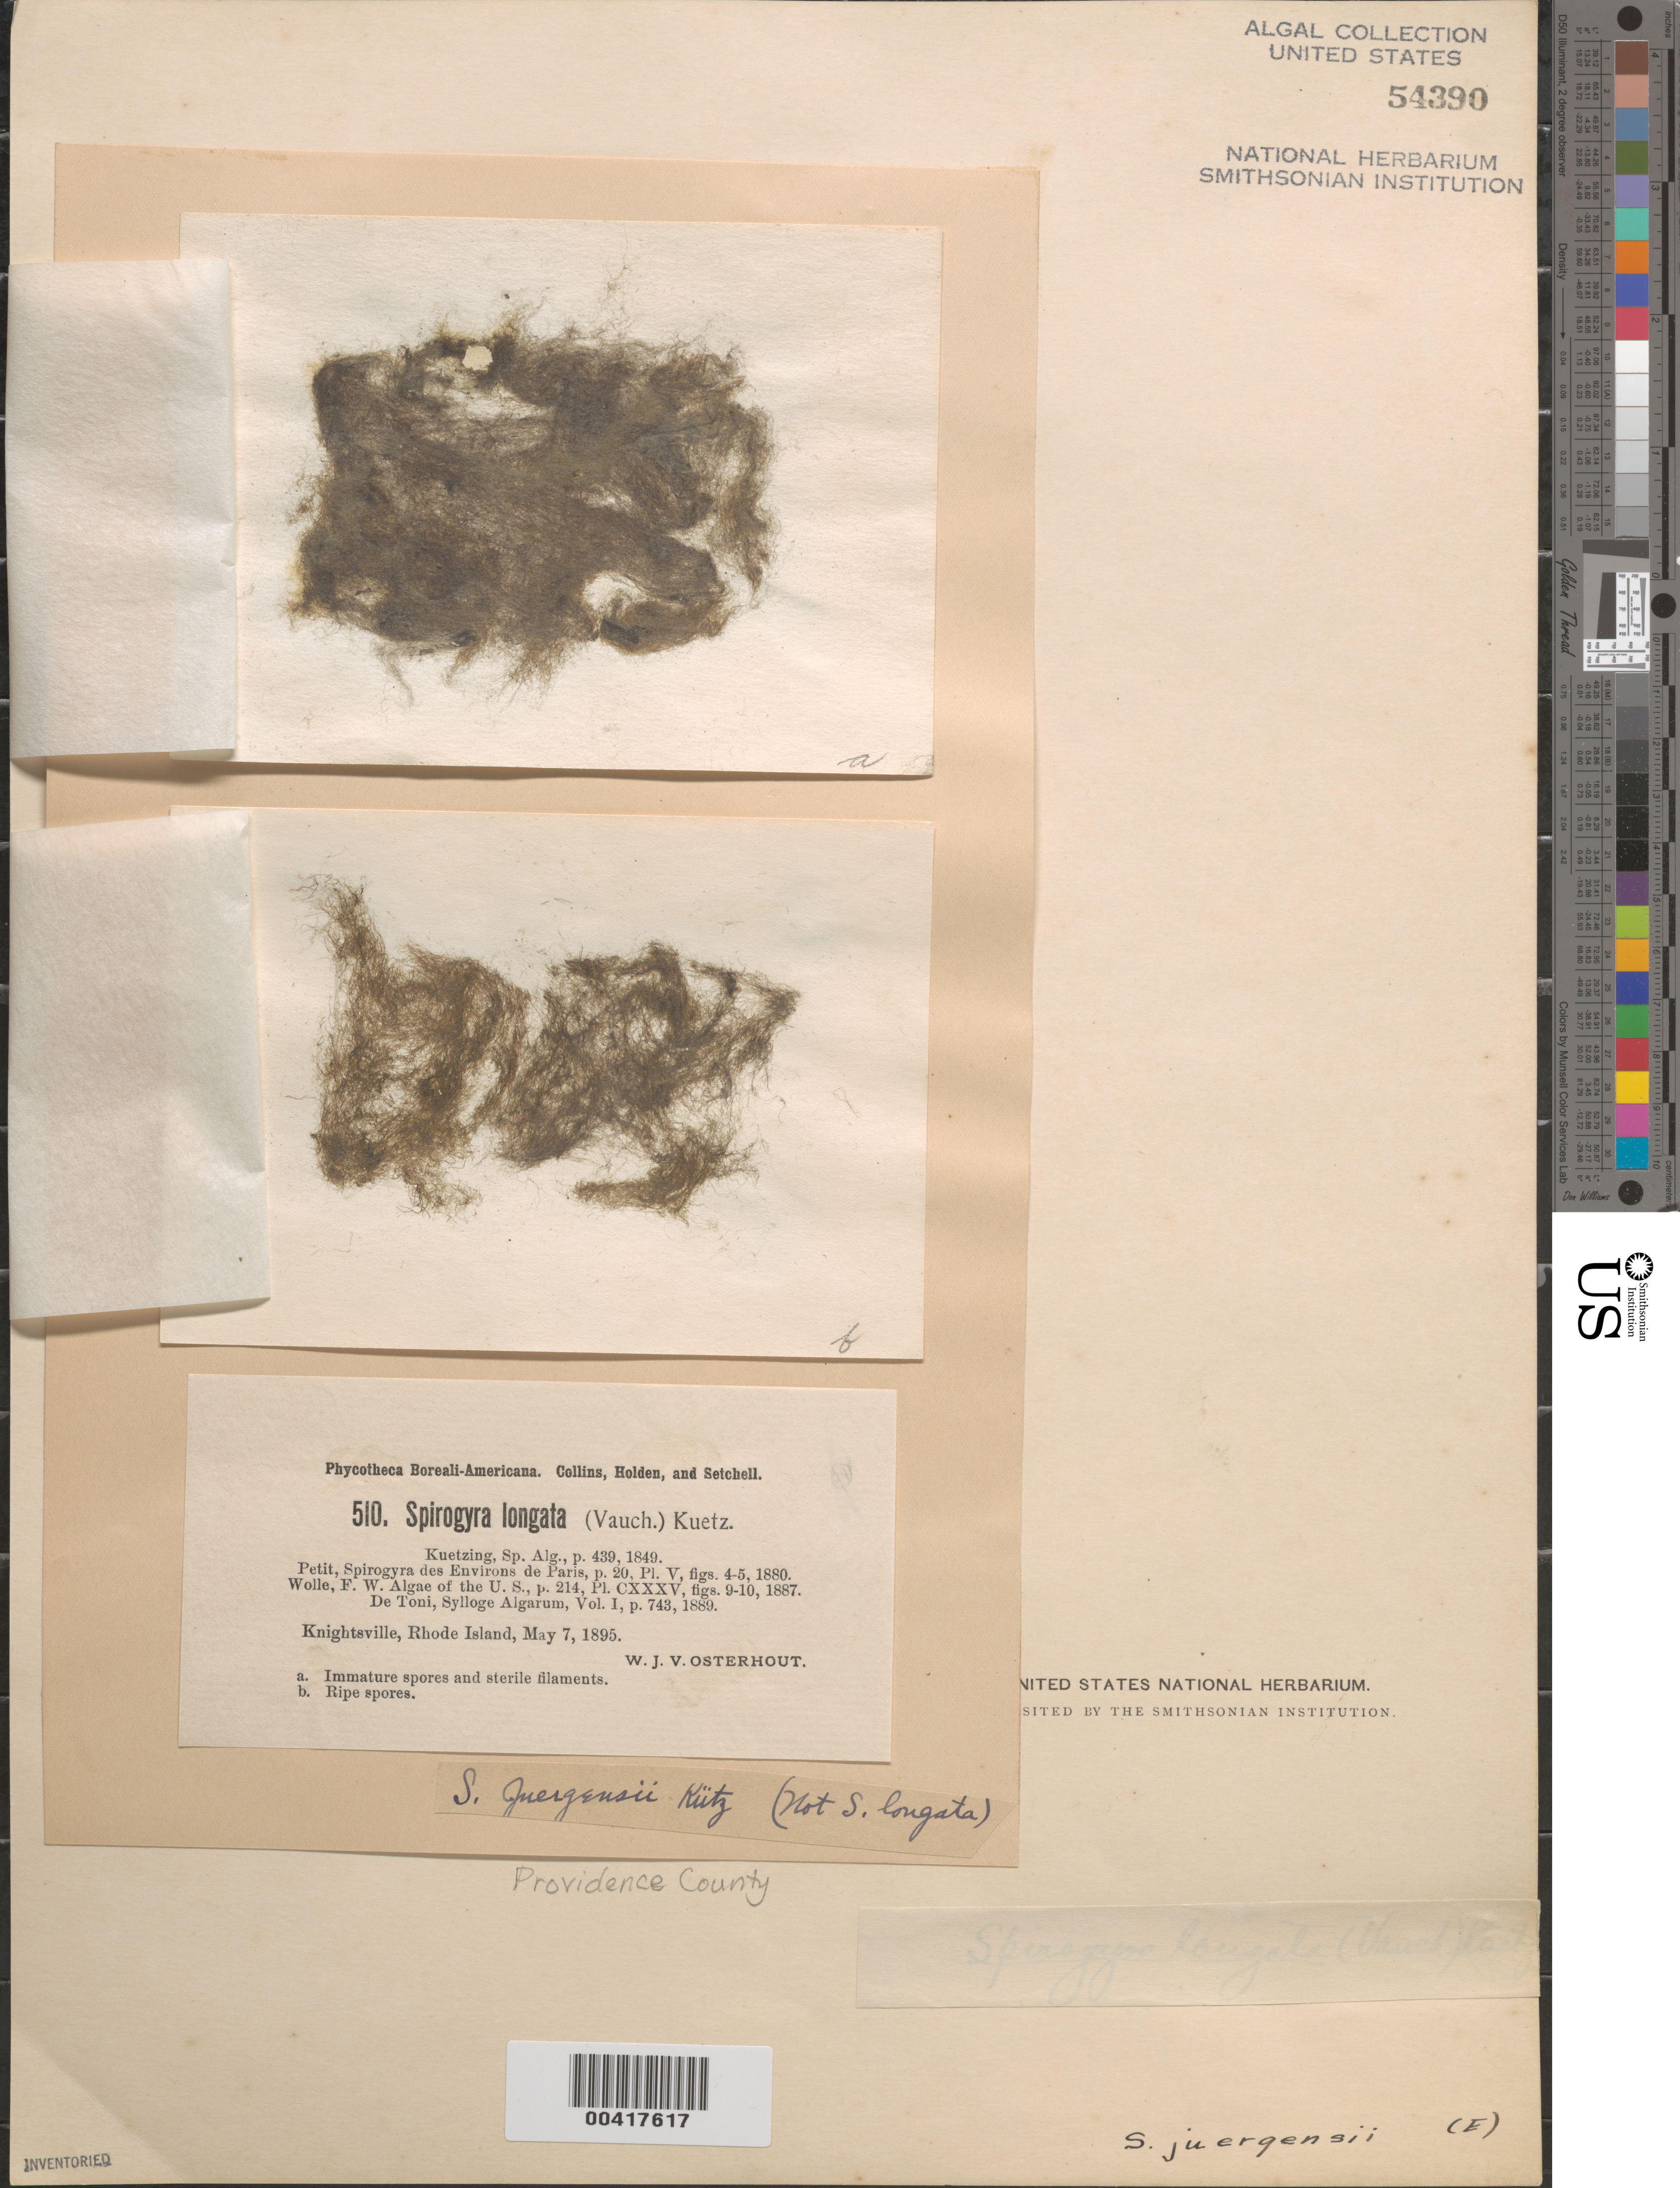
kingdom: Plantae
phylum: Charophyta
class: Zygnematophyceae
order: Zygnematales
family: Zygnemataceae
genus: Spirogyra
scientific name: Spirogyra decimina var. juergensii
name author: (Kütz.) Petlovany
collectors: W. Osterhout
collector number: PB-A 510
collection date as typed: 07 May 1895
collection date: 1895-05-07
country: United States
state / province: Rhode Island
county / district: Providence County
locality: Knightsville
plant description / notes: Collins, Holden & Setchell, Phycotheca Boreali-Americana, as Spirogyra longata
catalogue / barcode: US 54390